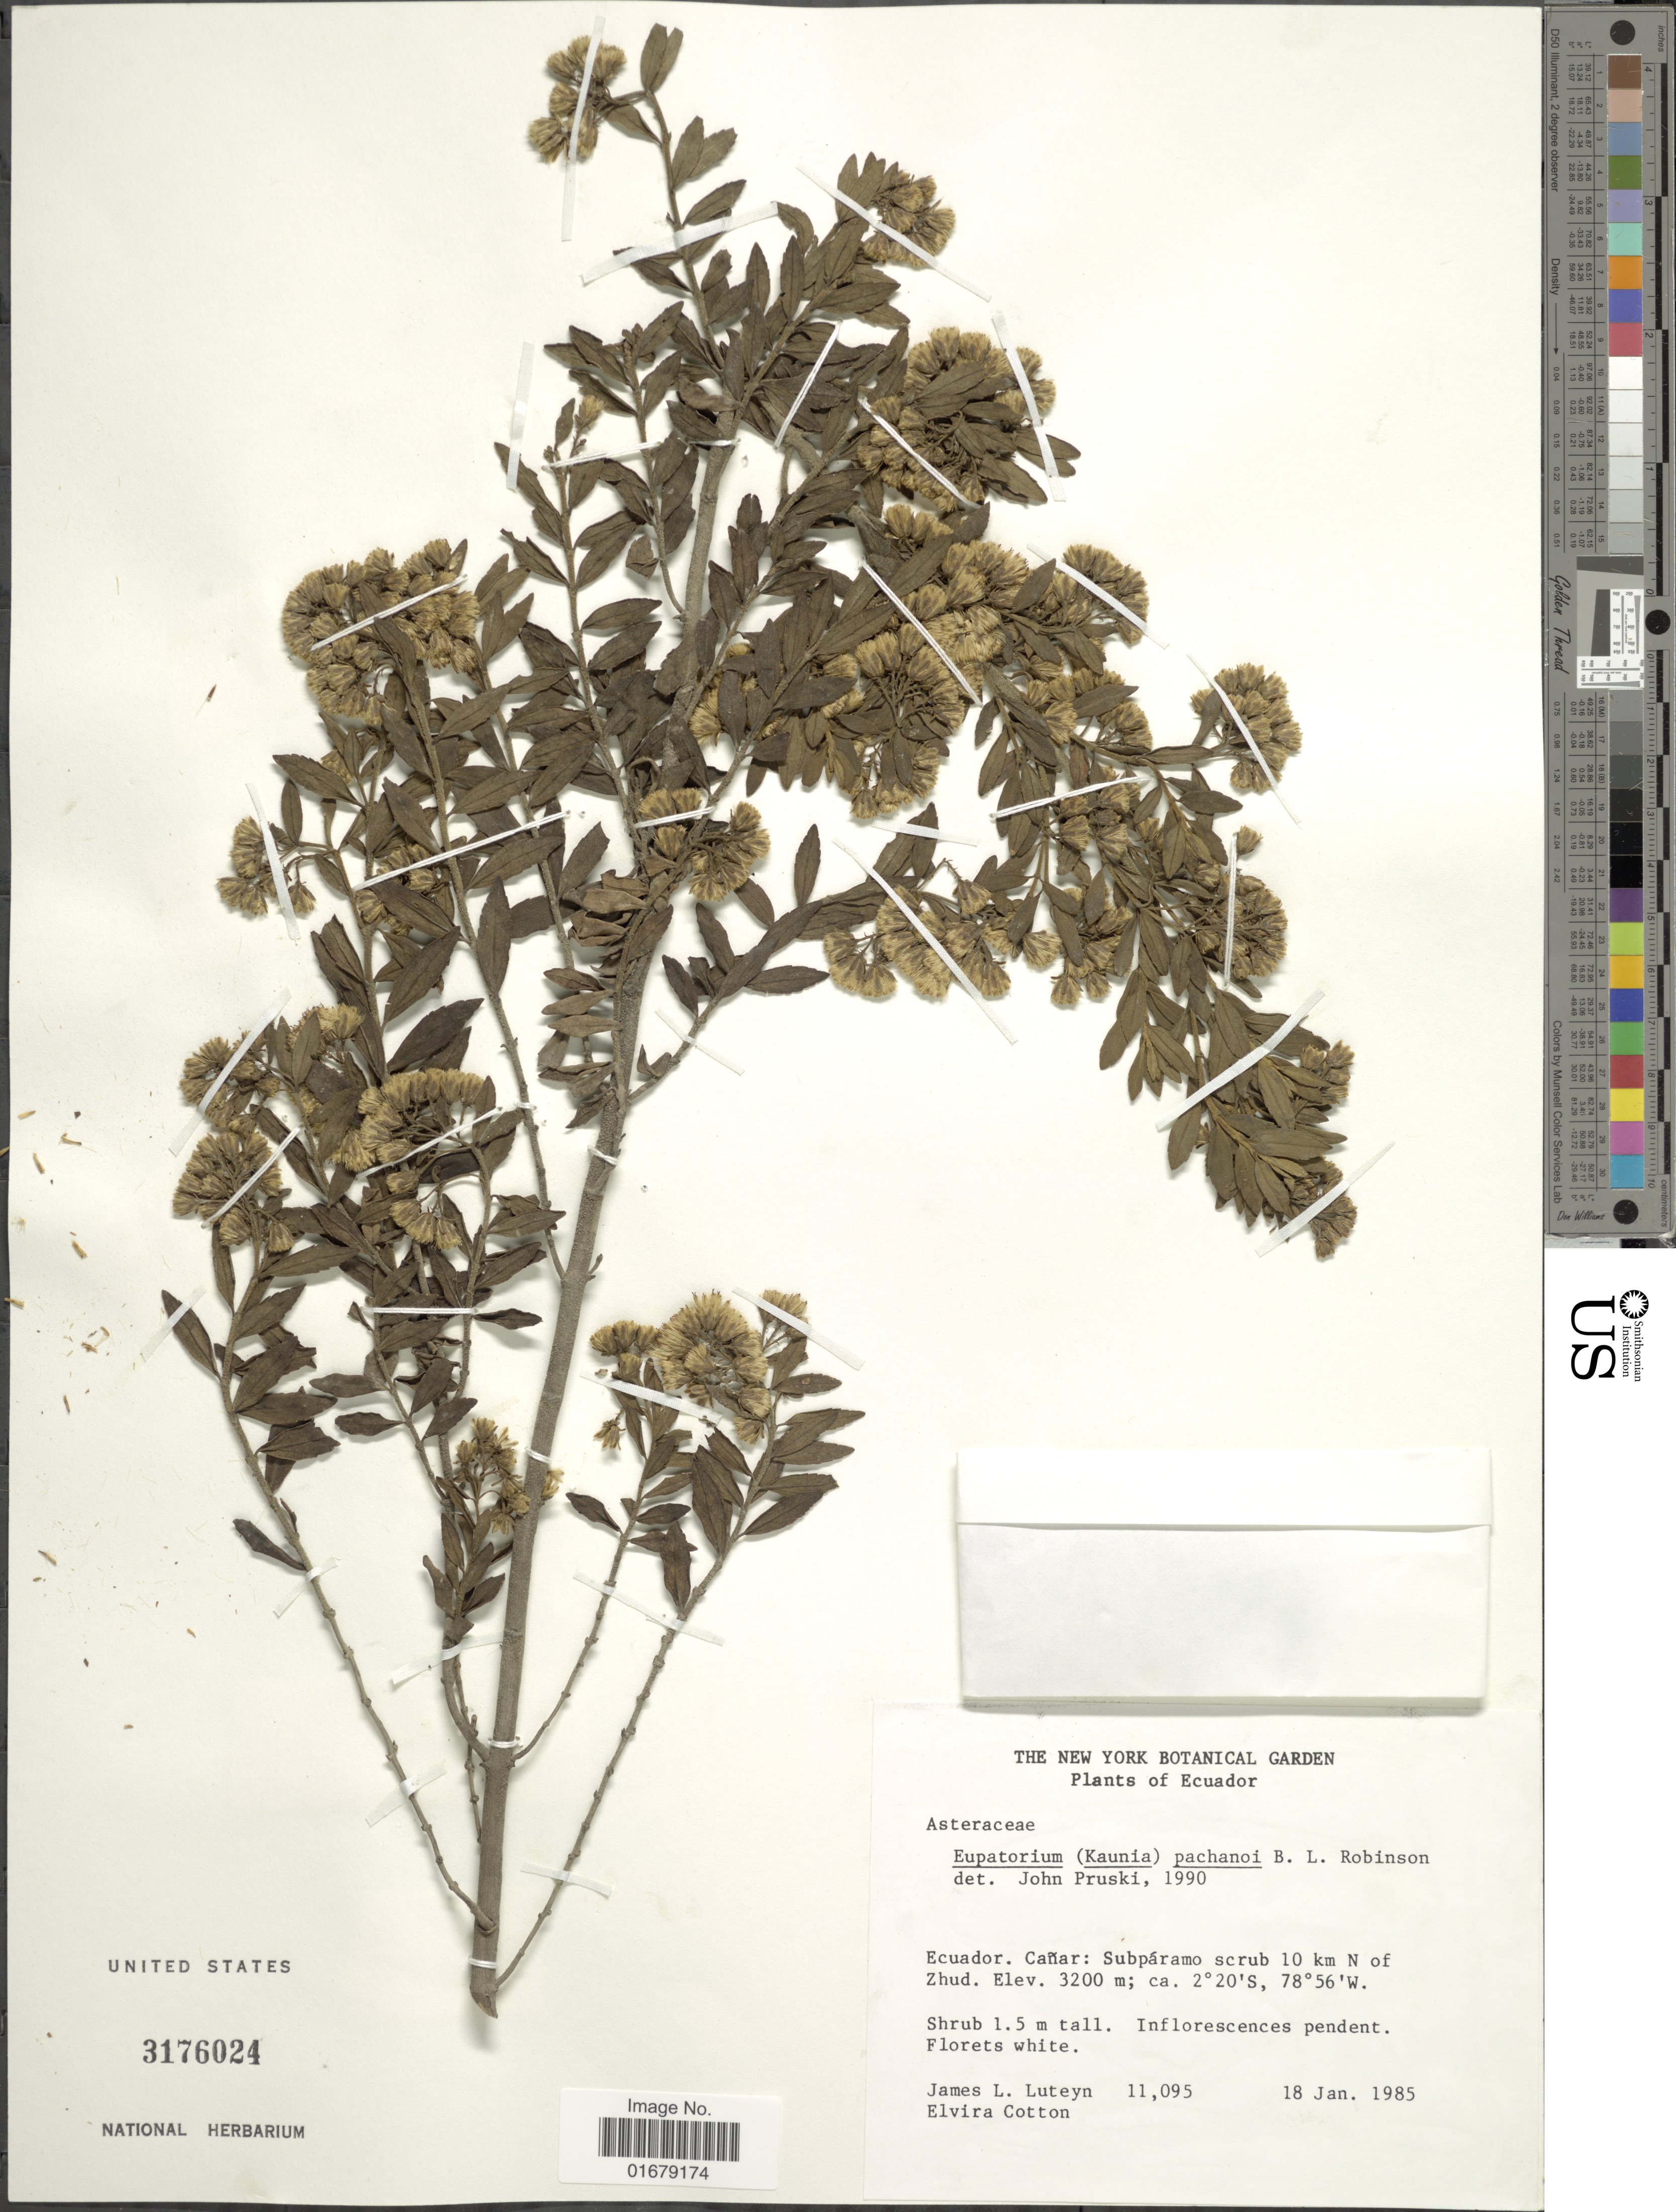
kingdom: Plantae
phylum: Tracheophyta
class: Magnoliopsida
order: Asterales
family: Asteraceae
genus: Kaunia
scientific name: Kaunia pachanoi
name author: (B.L. Rob.) R.M. King & H. Rob.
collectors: J. L. Luteyn & E. Cotton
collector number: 11095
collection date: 1985-01-18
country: Ecuador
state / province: Cañar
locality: Ecuador. Cañar: Subparamo scrub 10 km N of Zhud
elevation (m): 3200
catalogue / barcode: US 3176024